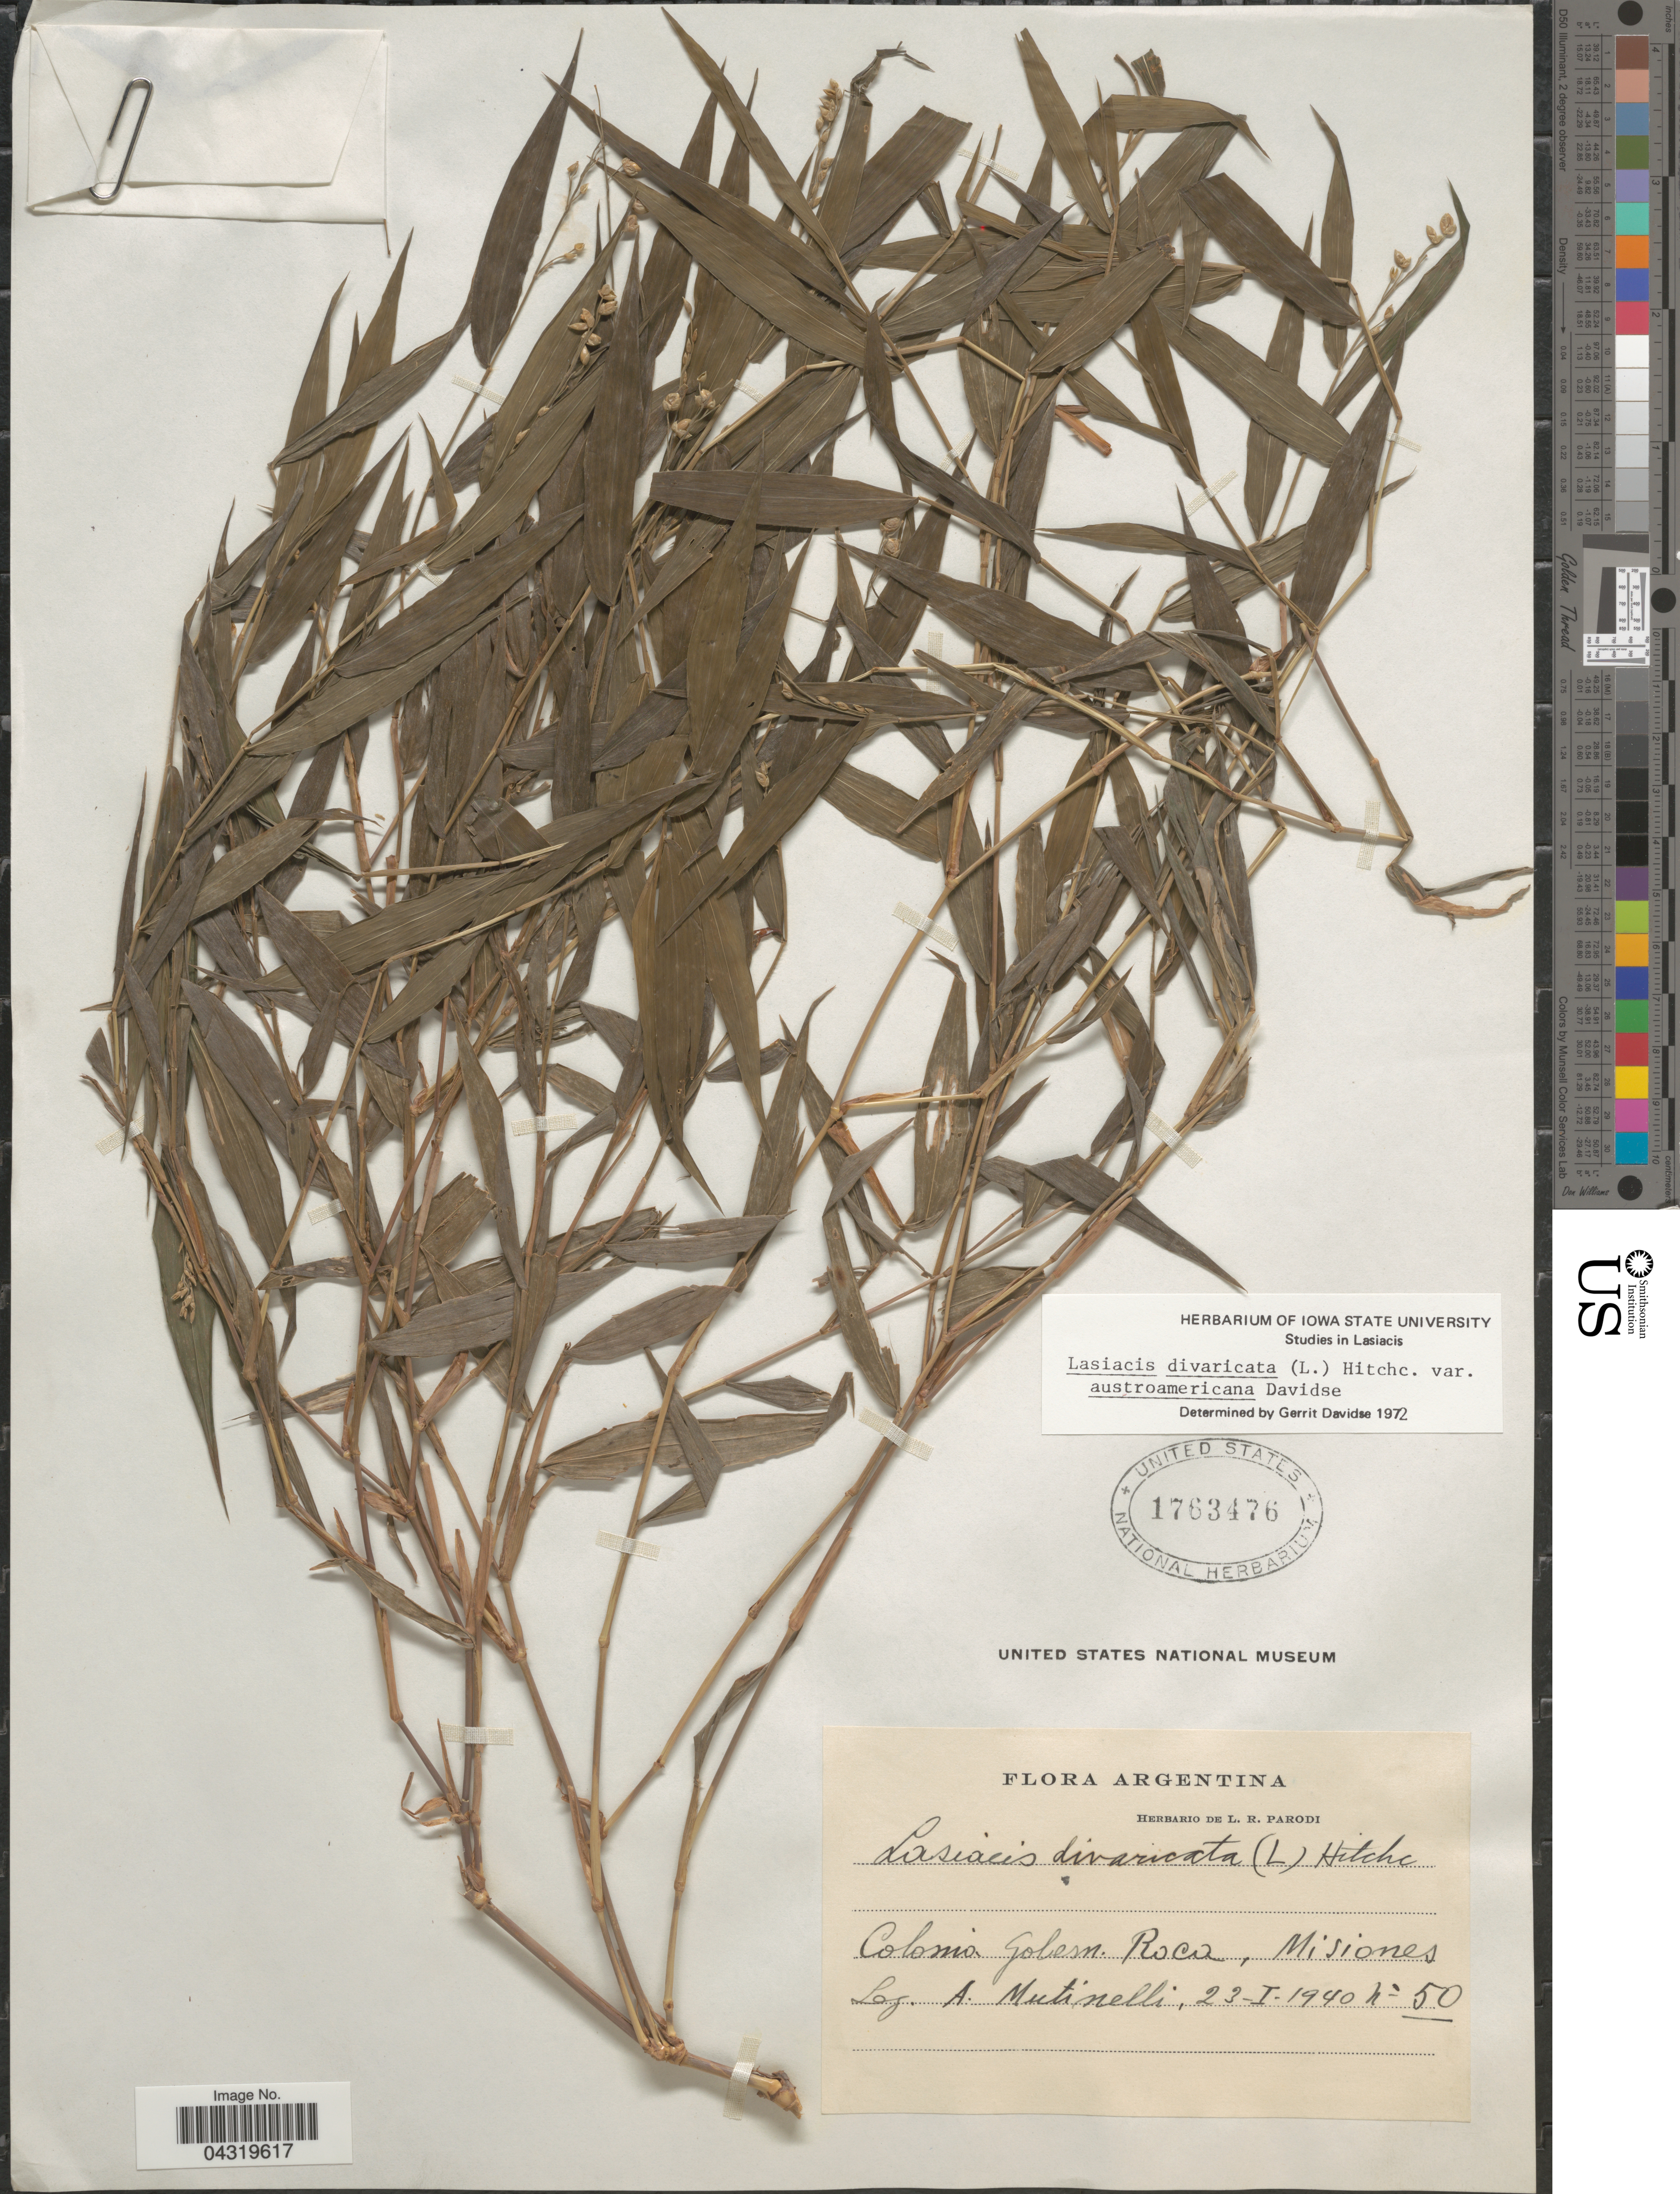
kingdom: Plantae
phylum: Tracheophyta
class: Liliopsida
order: Poales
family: Poaceae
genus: Lasiacis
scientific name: Lasiacis divaricata var. austroamericana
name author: Davidse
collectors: A. Mutinelli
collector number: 50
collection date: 1940-01-23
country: Argentina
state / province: Misiones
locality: Colonia Gobern. Roca.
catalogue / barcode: US 1763476